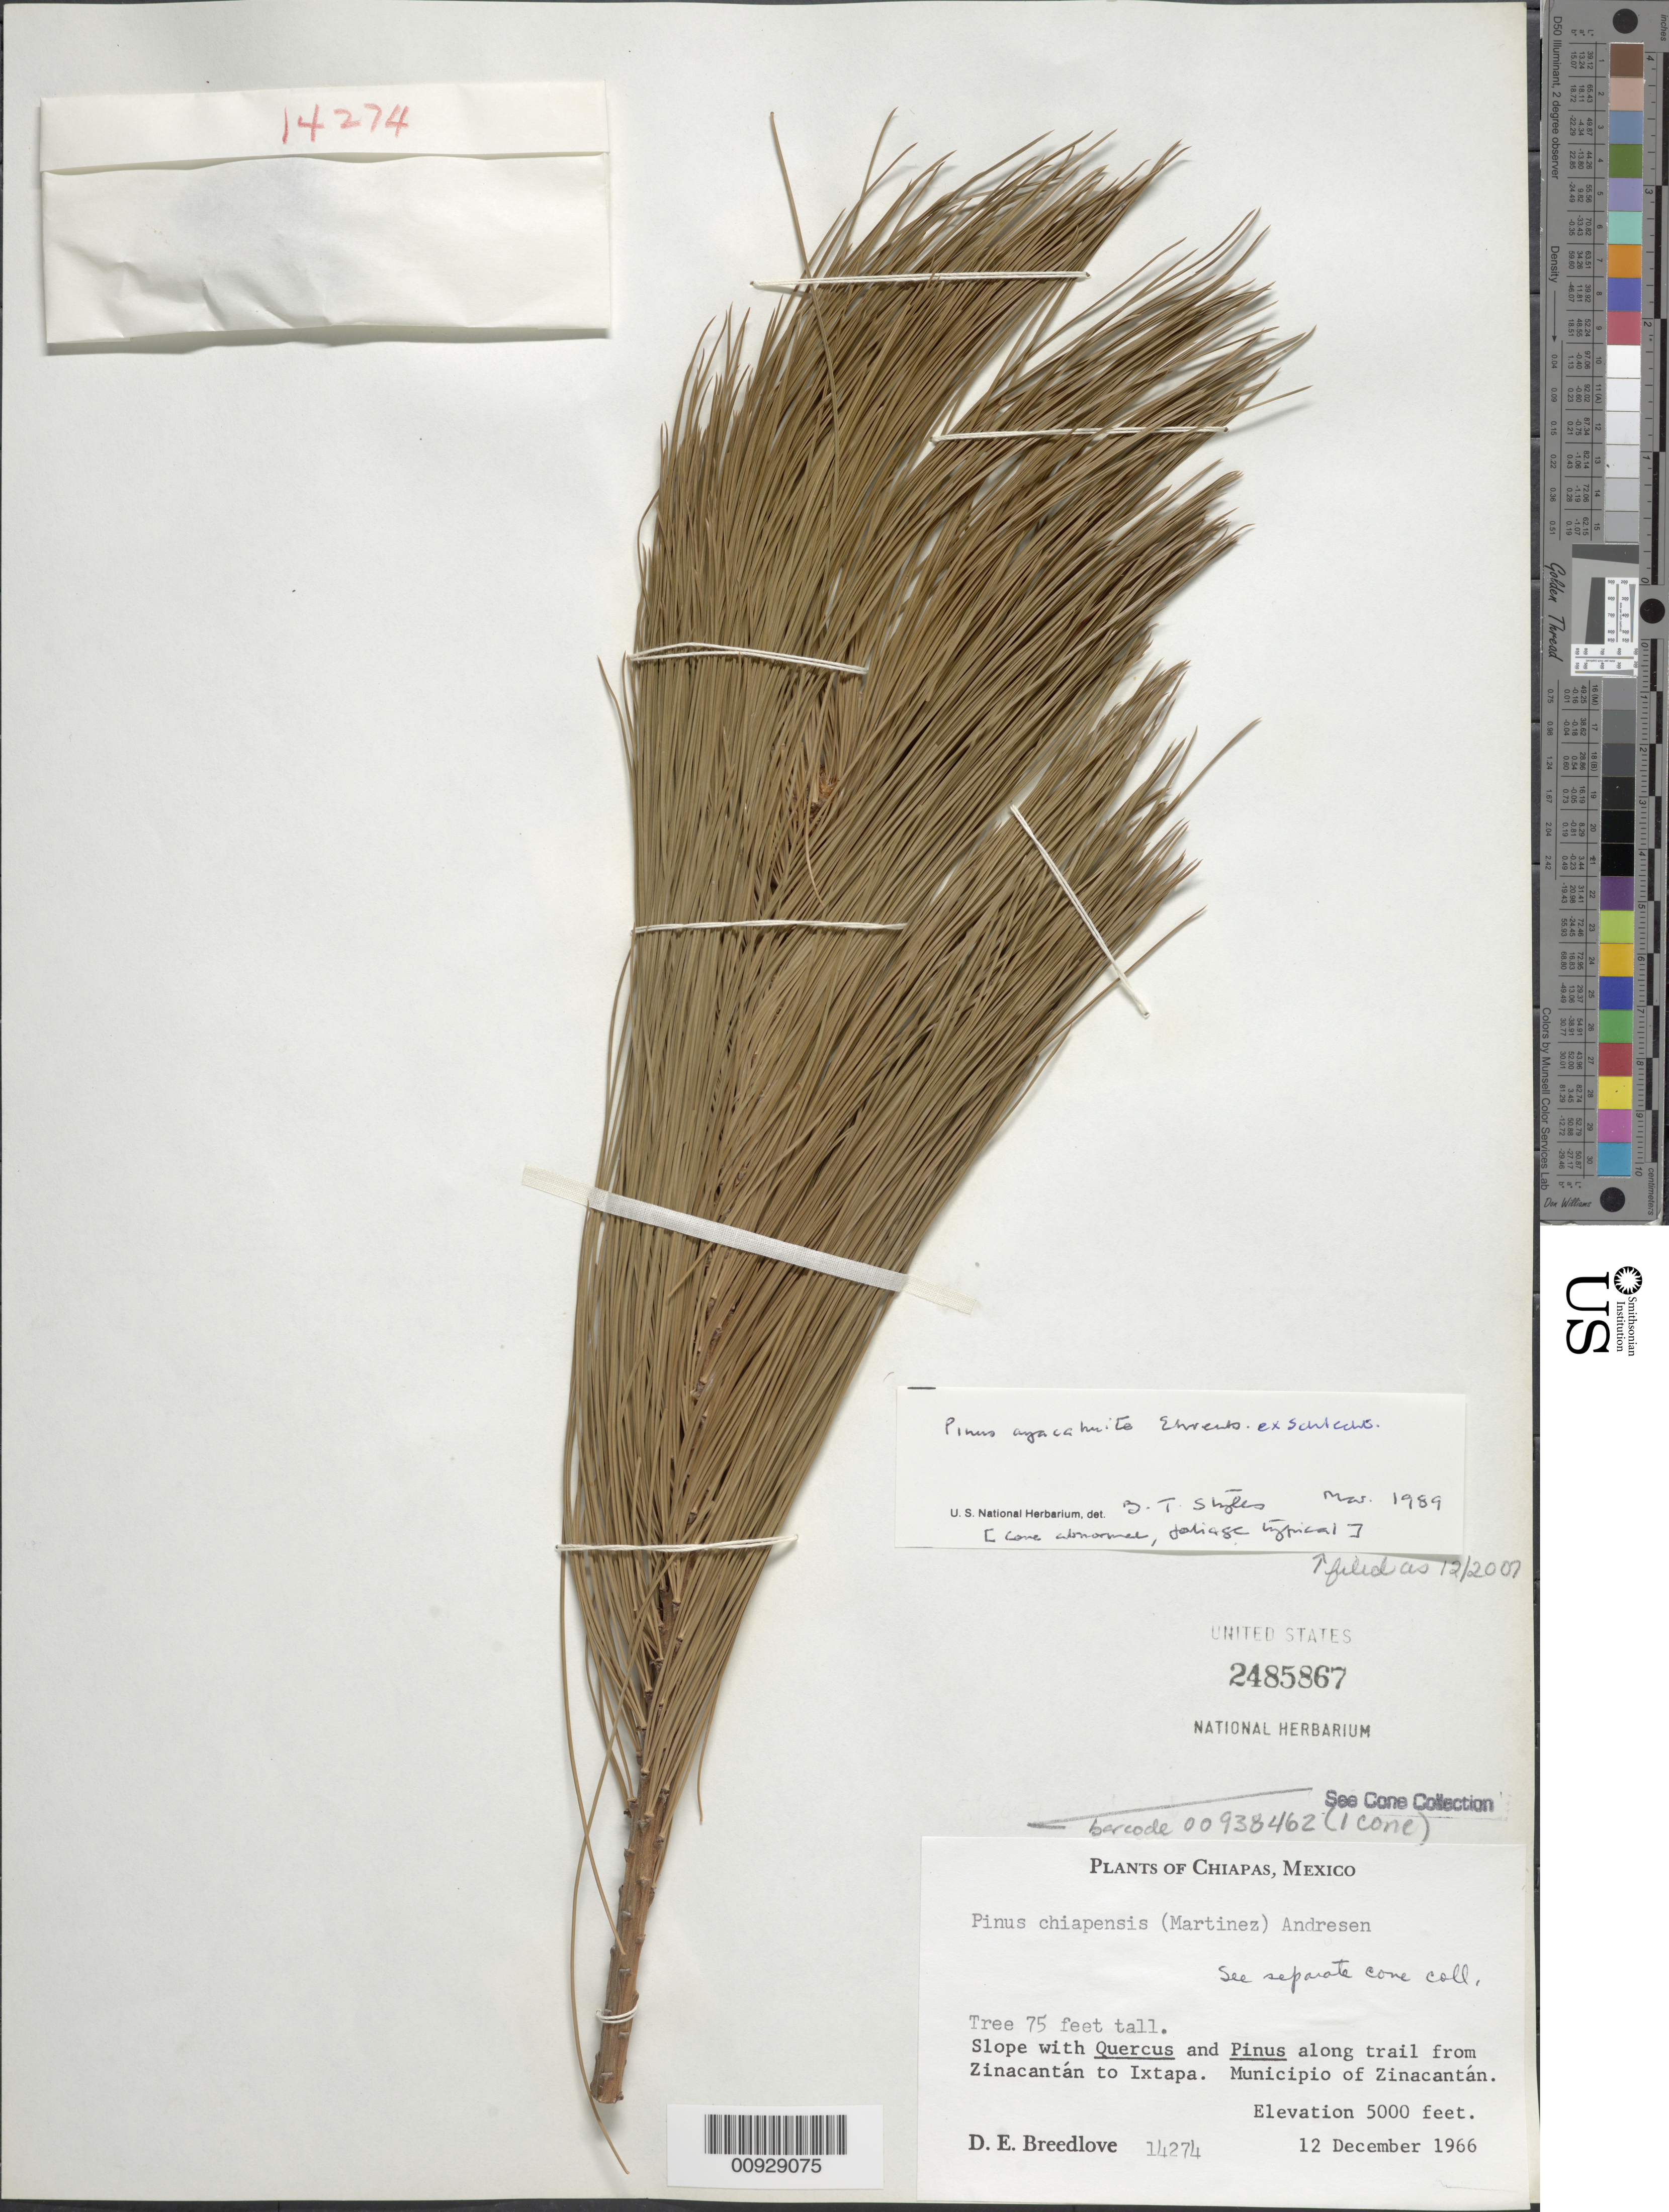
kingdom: Plantae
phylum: Tracheophyta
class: Pinopsida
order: Pinales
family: Pinaceae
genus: Pinus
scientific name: Pinus ayacahuite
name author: Ehrenb. ex Schltdl.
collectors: D. E. Breedlove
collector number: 14274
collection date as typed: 12 Dec 1966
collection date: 1966-12-12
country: Mexico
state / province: Chiapas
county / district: Zinacantán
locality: Along trail from Zinacantán to Ixtapa. Municipio of Zinacantán.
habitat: Slope with Quercus and Pinus along trail.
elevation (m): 1524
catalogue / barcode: US 2485867